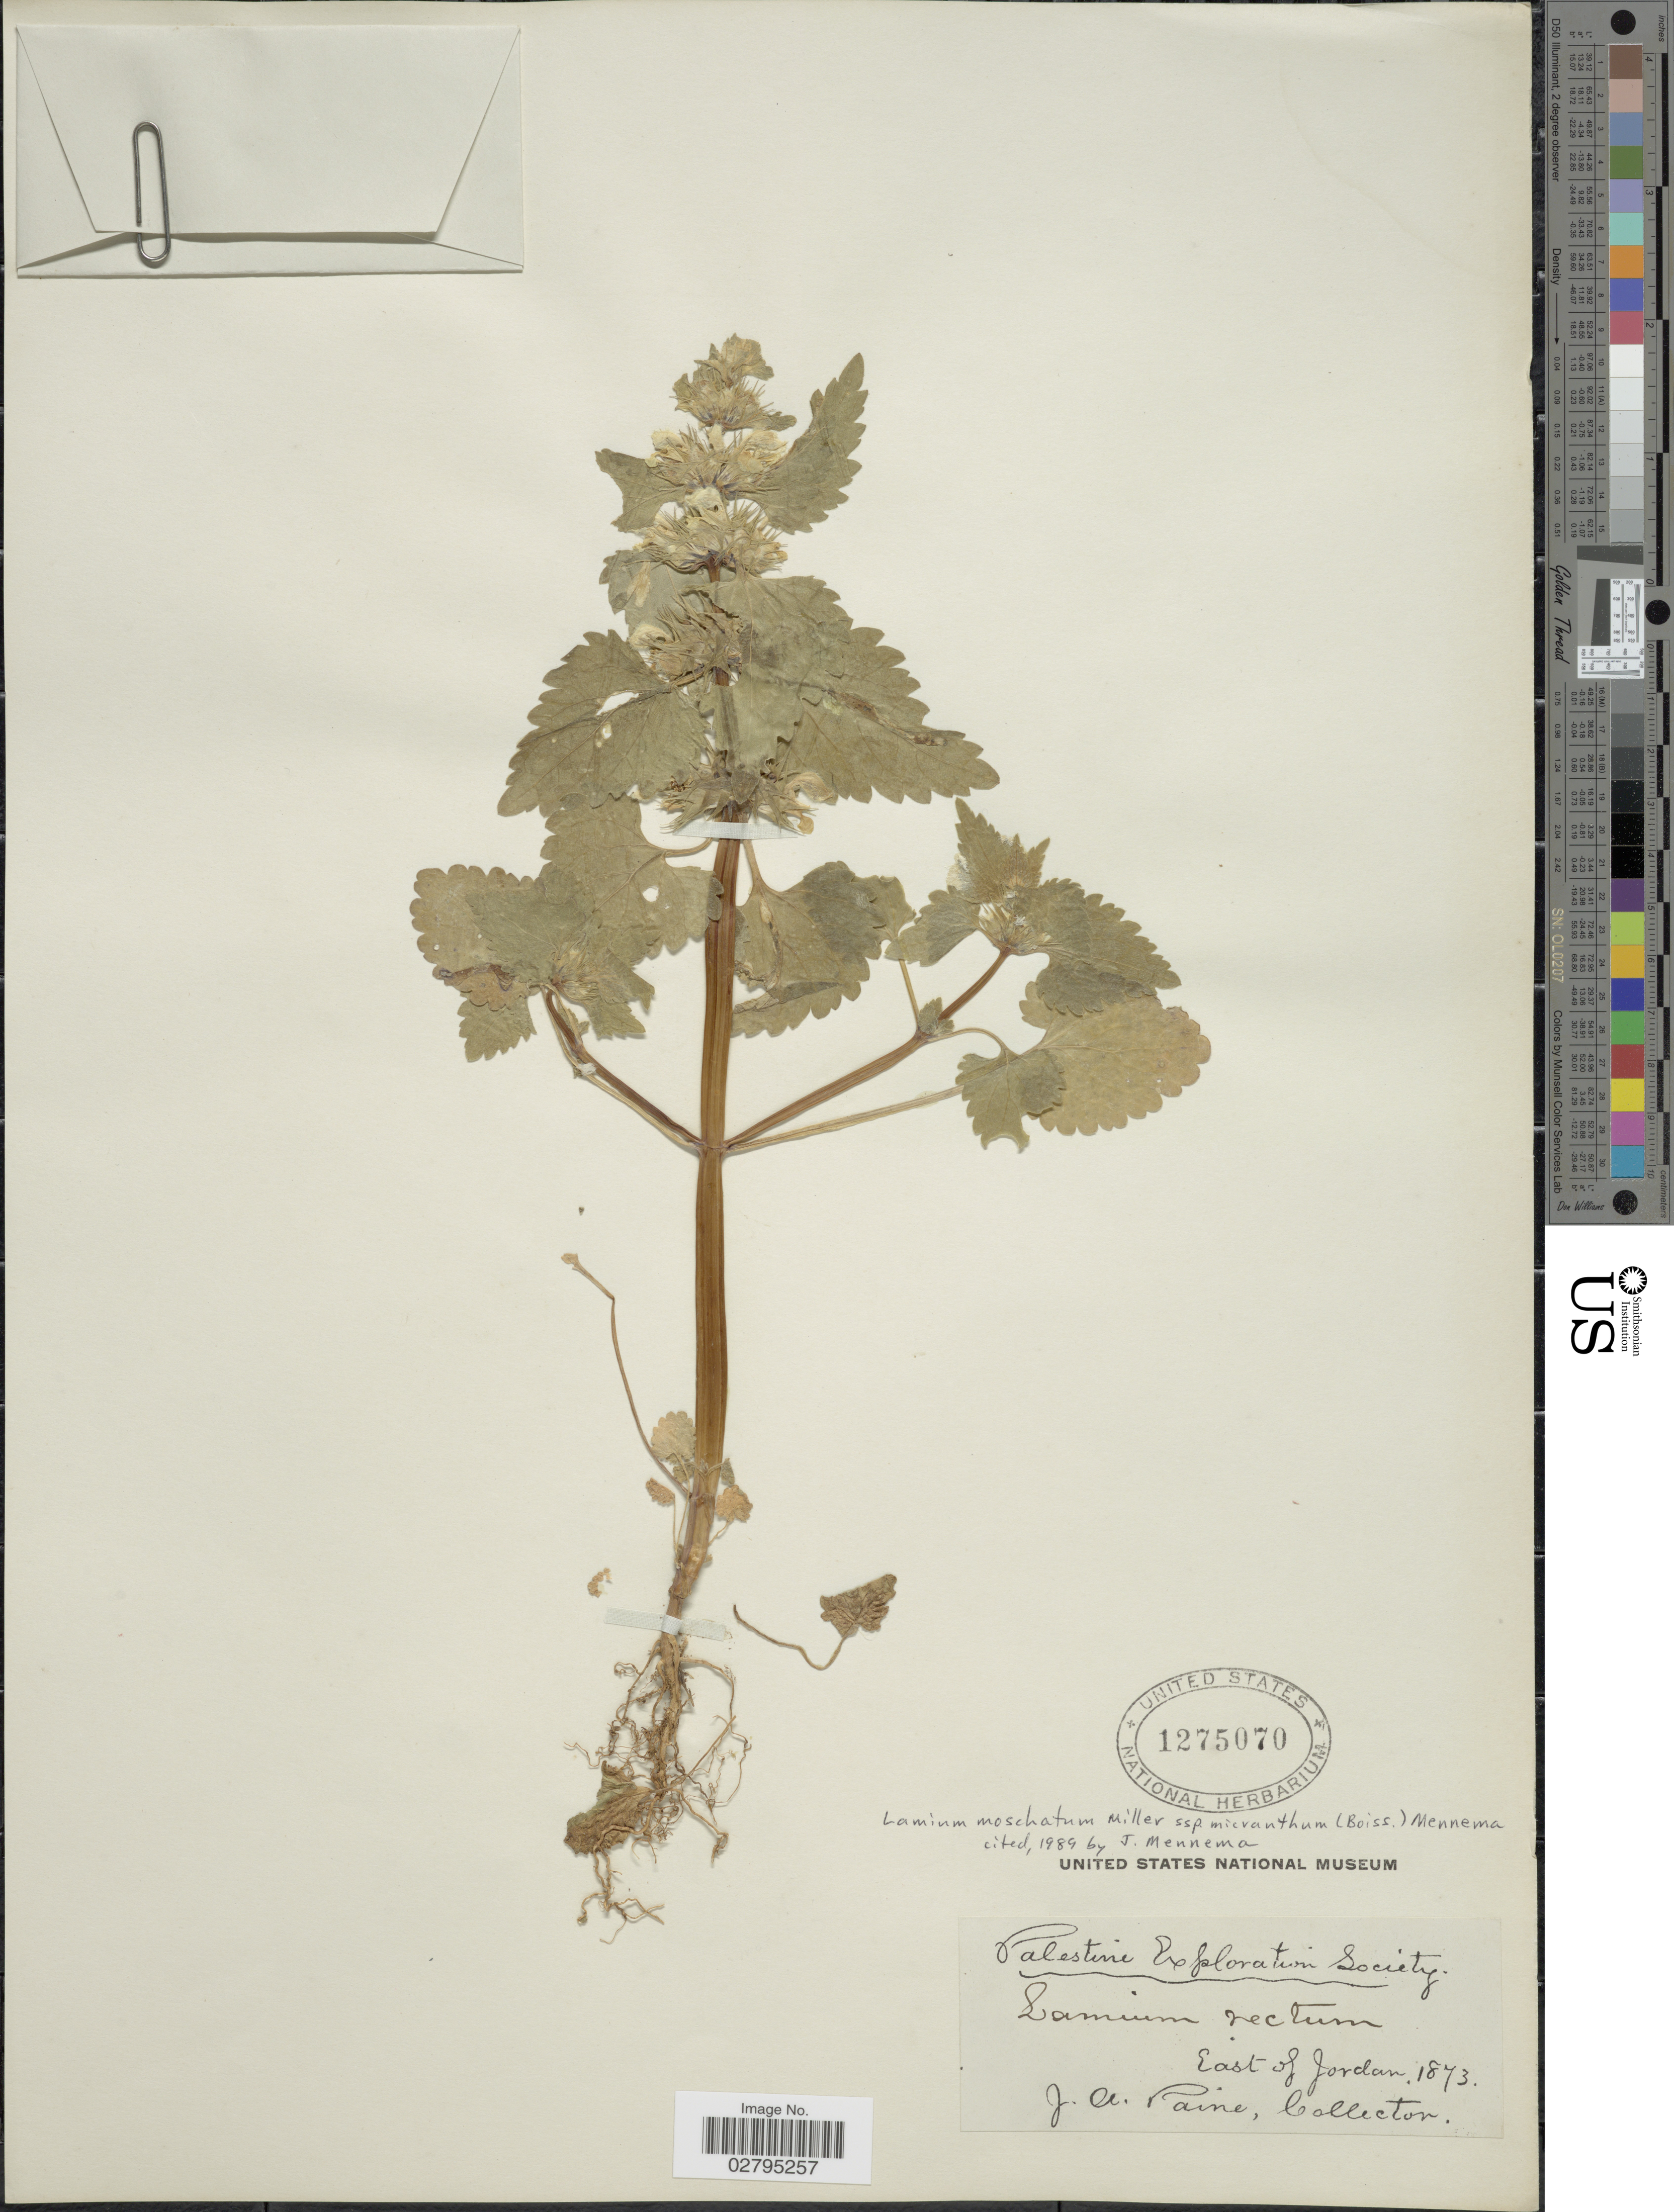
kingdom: Plantae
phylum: Tracheophyta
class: Magnoliopsida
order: Lamiales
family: Lamiaceae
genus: Lamium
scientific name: Lamium moschatum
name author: Mill.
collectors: J. A. Paine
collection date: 1873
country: Jordan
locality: East of Jordan.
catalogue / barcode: US 1275070